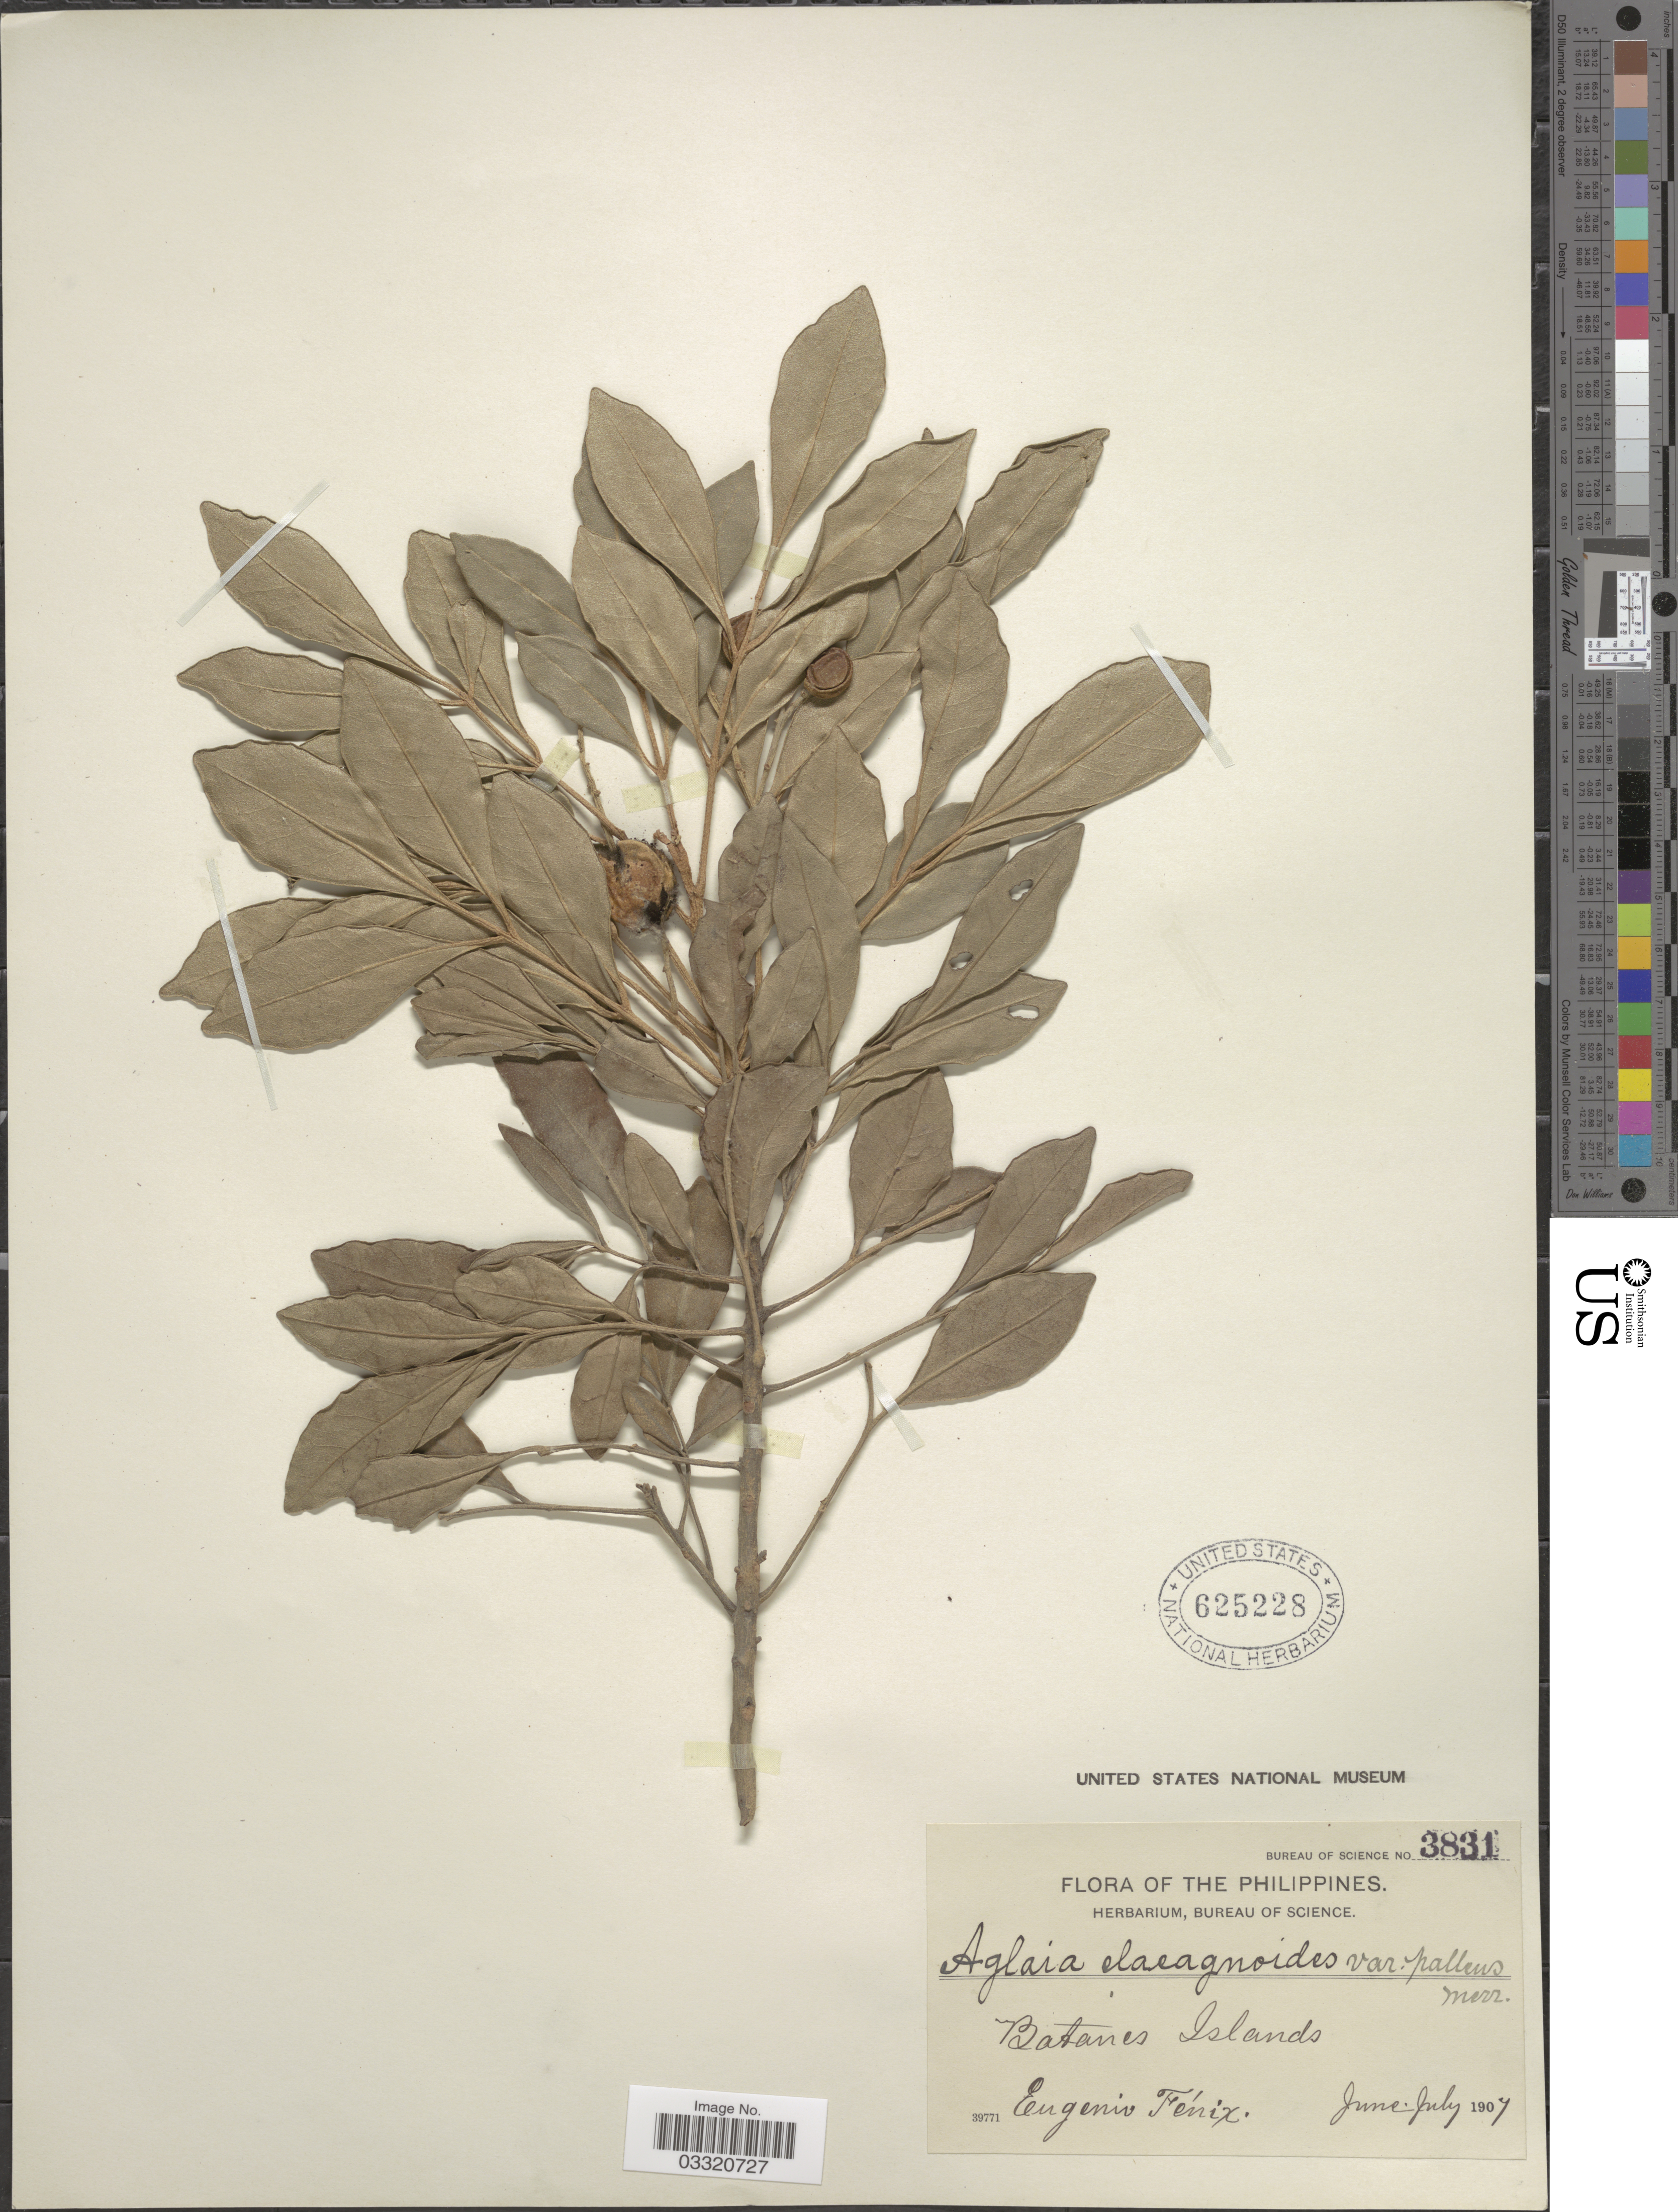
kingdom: Plantae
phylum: Tracheophyta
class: Magnoliopsida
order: Sapindales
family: Meliaceae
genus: Aglaia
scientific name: Aglaia elaeagnoidea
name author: (A. Juss.) Benth.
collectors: E. Fénix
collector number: Bureau of Science 3831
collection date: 1907-06/1907-07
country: Philippines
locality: Batanes Islands.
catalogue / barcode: US 625228